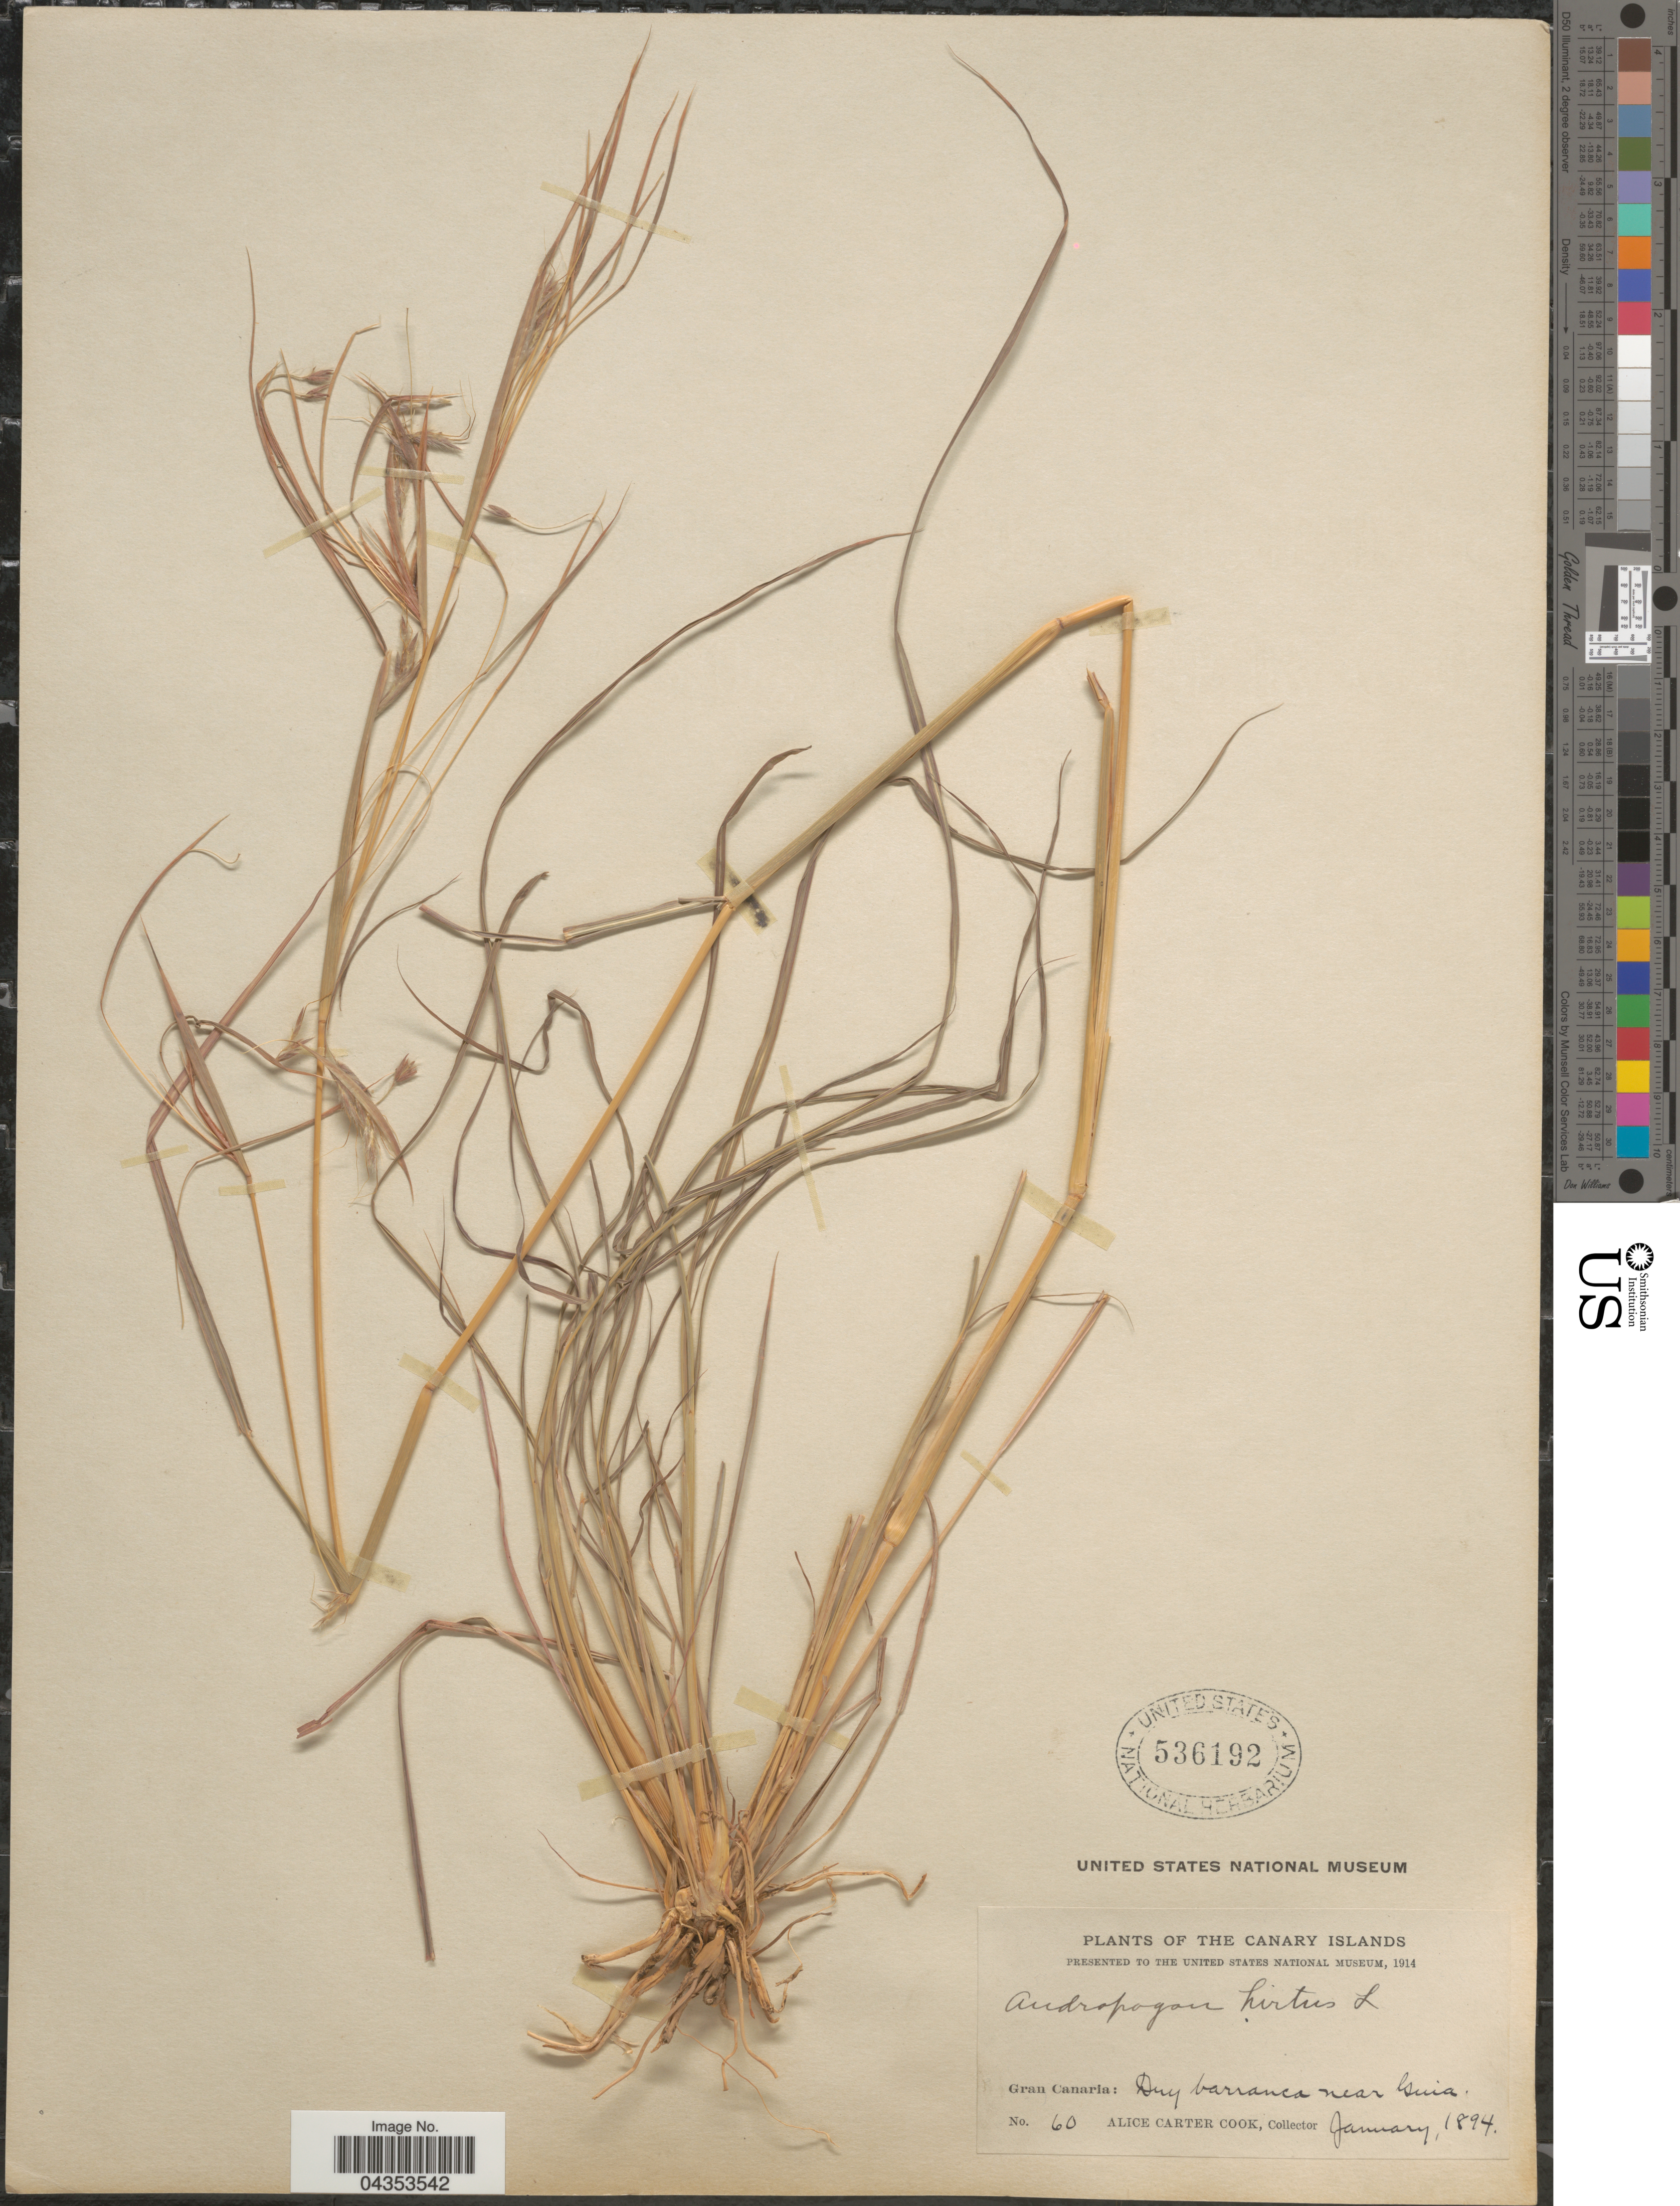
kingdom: Plantae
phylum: Tracheophyta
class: Liliopsida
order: Poales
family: Poaceae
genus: Hyparrhenia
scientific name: Hyparrhenia hirta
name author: (L.) Stapf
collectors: Alice C. Cook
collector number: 60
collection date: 1894-01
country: Spain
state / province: Canarias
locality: The Canary Islands. Gran Canaria: Dry barranca near Guia.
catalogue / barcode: US 536192